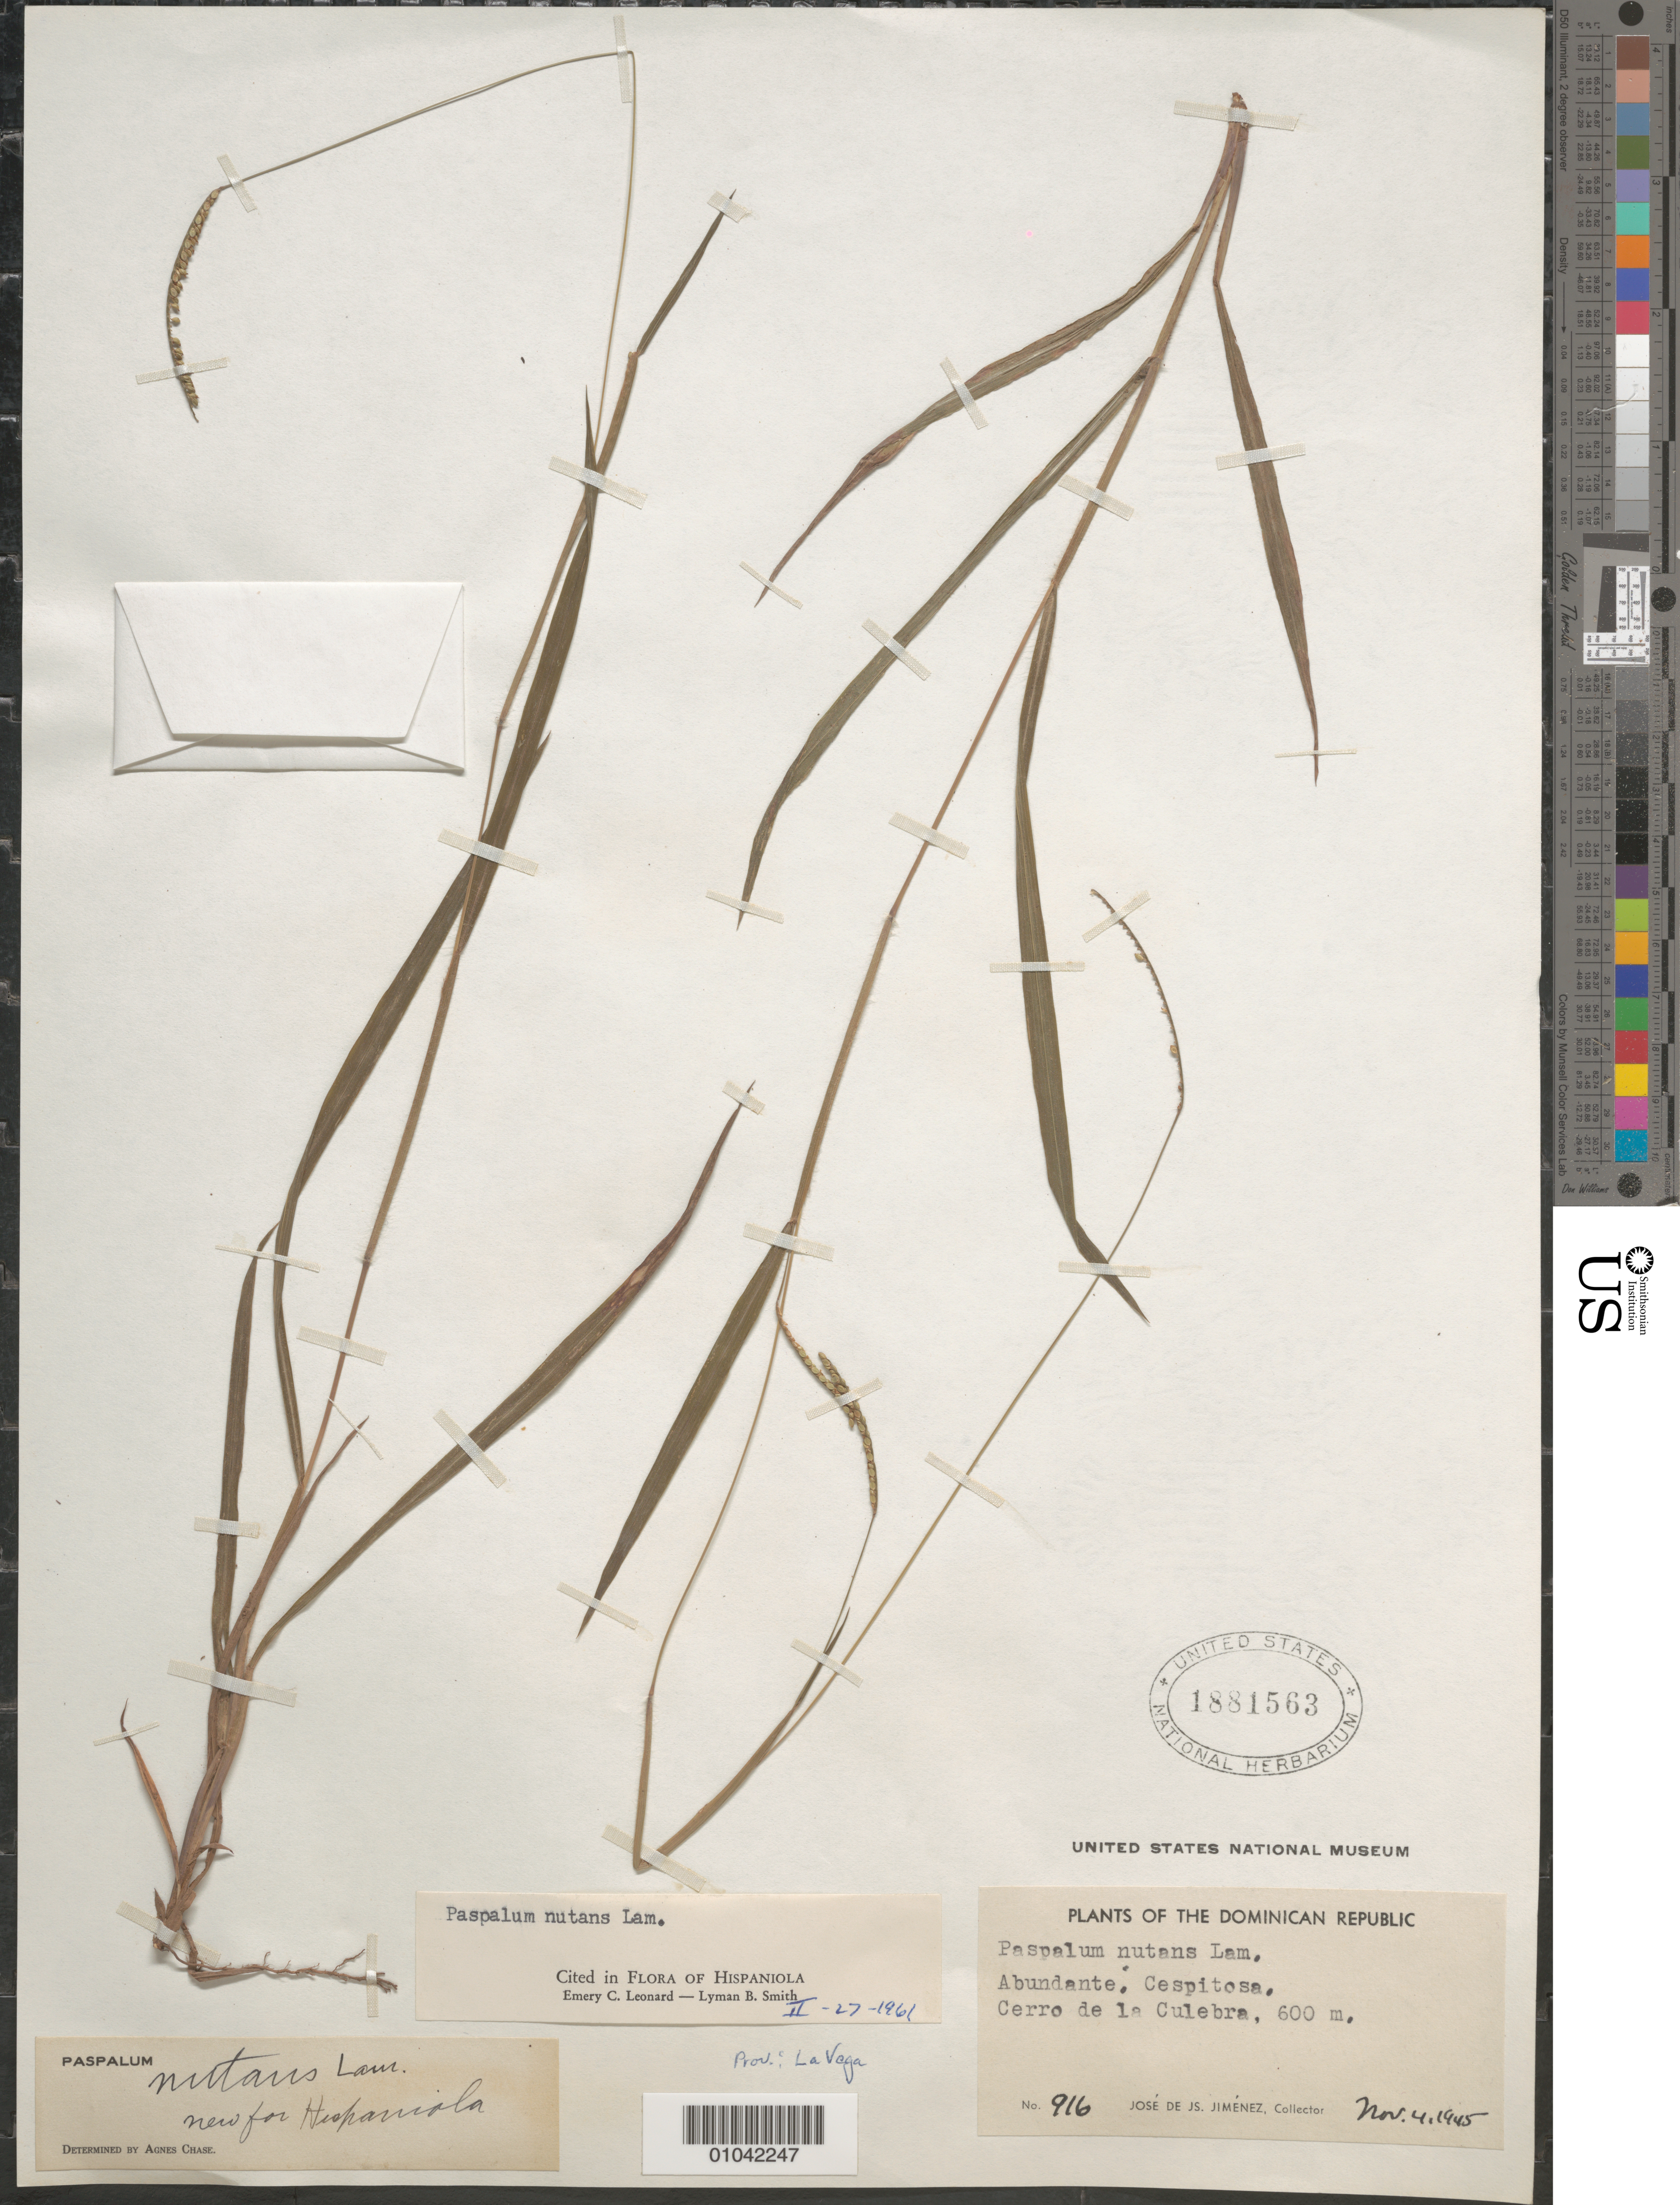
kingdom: Plantae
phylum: Tracheophyta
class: Liliopsida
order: Poales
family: Poaceae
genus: Paspalum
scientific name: Paspalum nutans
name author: Lam.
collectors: J. J. Jiménez Almonte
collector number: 916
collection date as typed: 04 Nov 1945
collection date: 1945-11-04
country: Dominican Republic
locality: Cerro de la Culebra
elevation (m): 600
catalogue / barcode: US 1881563